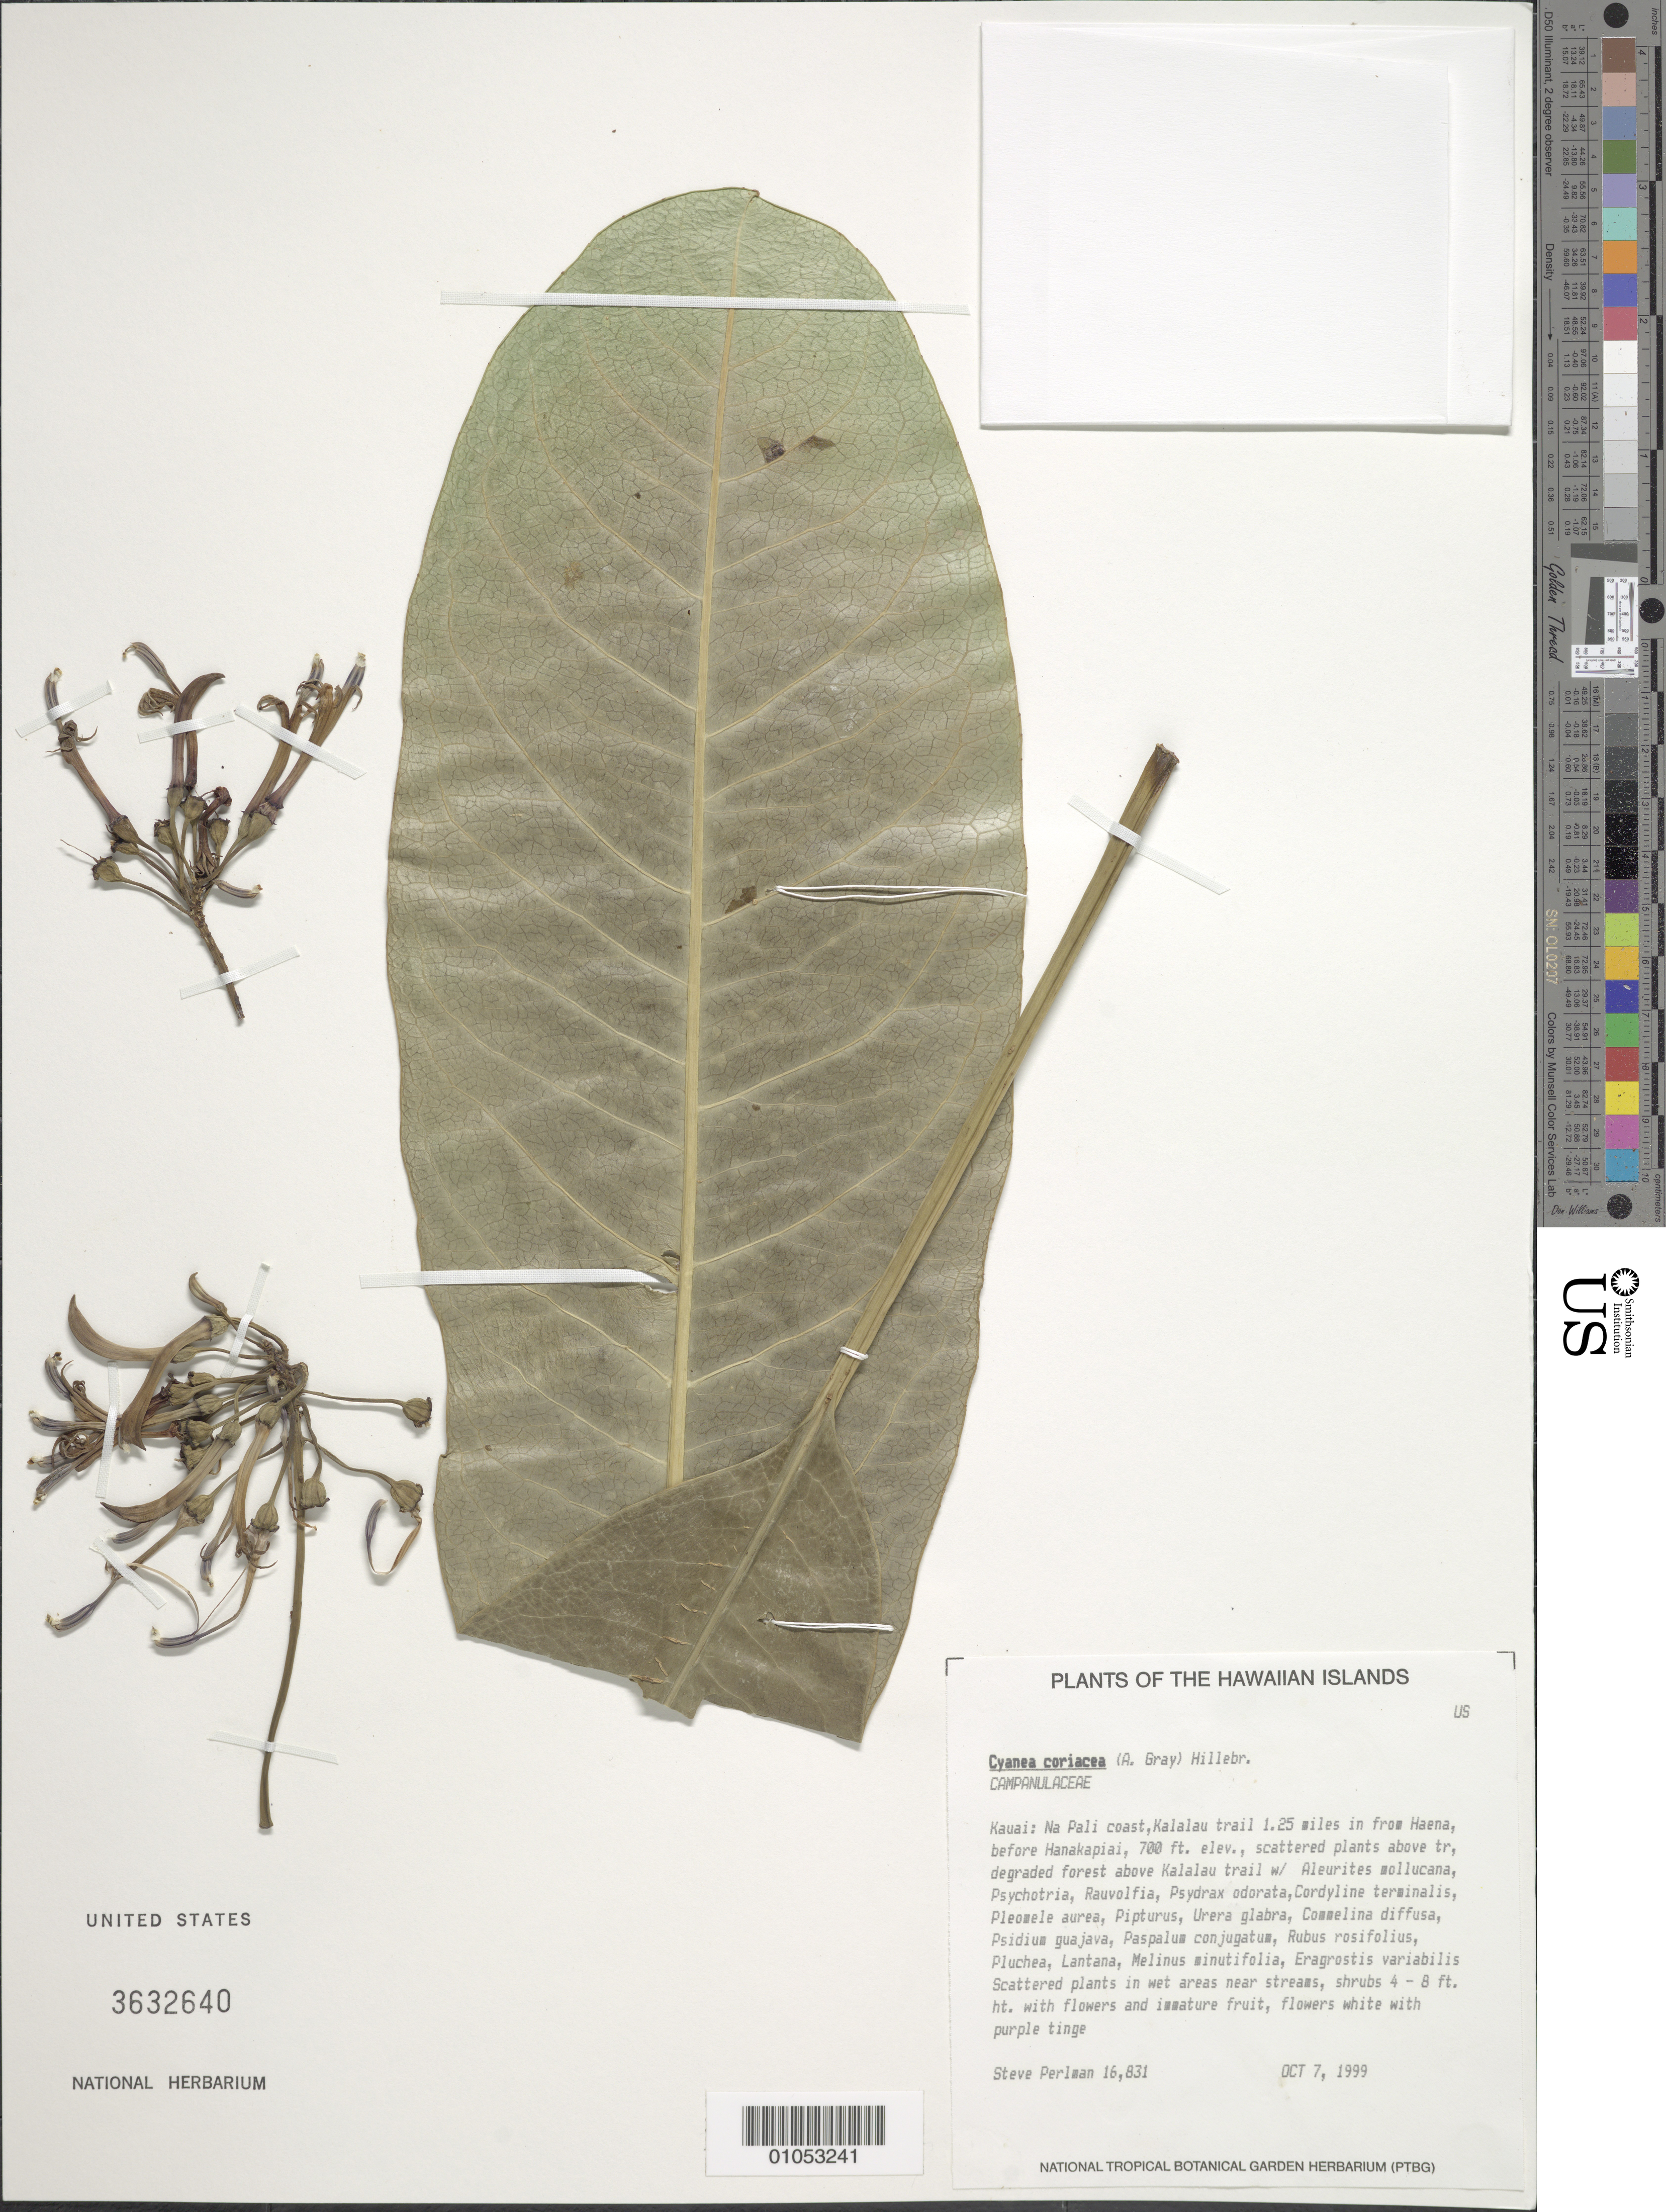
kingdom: Plantae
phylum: Tracheophyta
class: Magnoliopsida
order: Asterales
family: Campanulaceae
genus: Cyanea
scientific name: Cyanea coriacea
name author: (A. Gray) Hillebr.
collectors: S. P. Perlman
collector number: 16831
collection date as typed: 7 Oct 1999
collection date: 1999-10-07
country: United States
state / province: Hawaii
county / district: Kauai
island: Kaua'i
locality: NaPali coast, Kalalau trail, 1.25 miles in from Haena, before Hanakapiai.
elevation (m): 213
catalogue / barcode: US 3632640